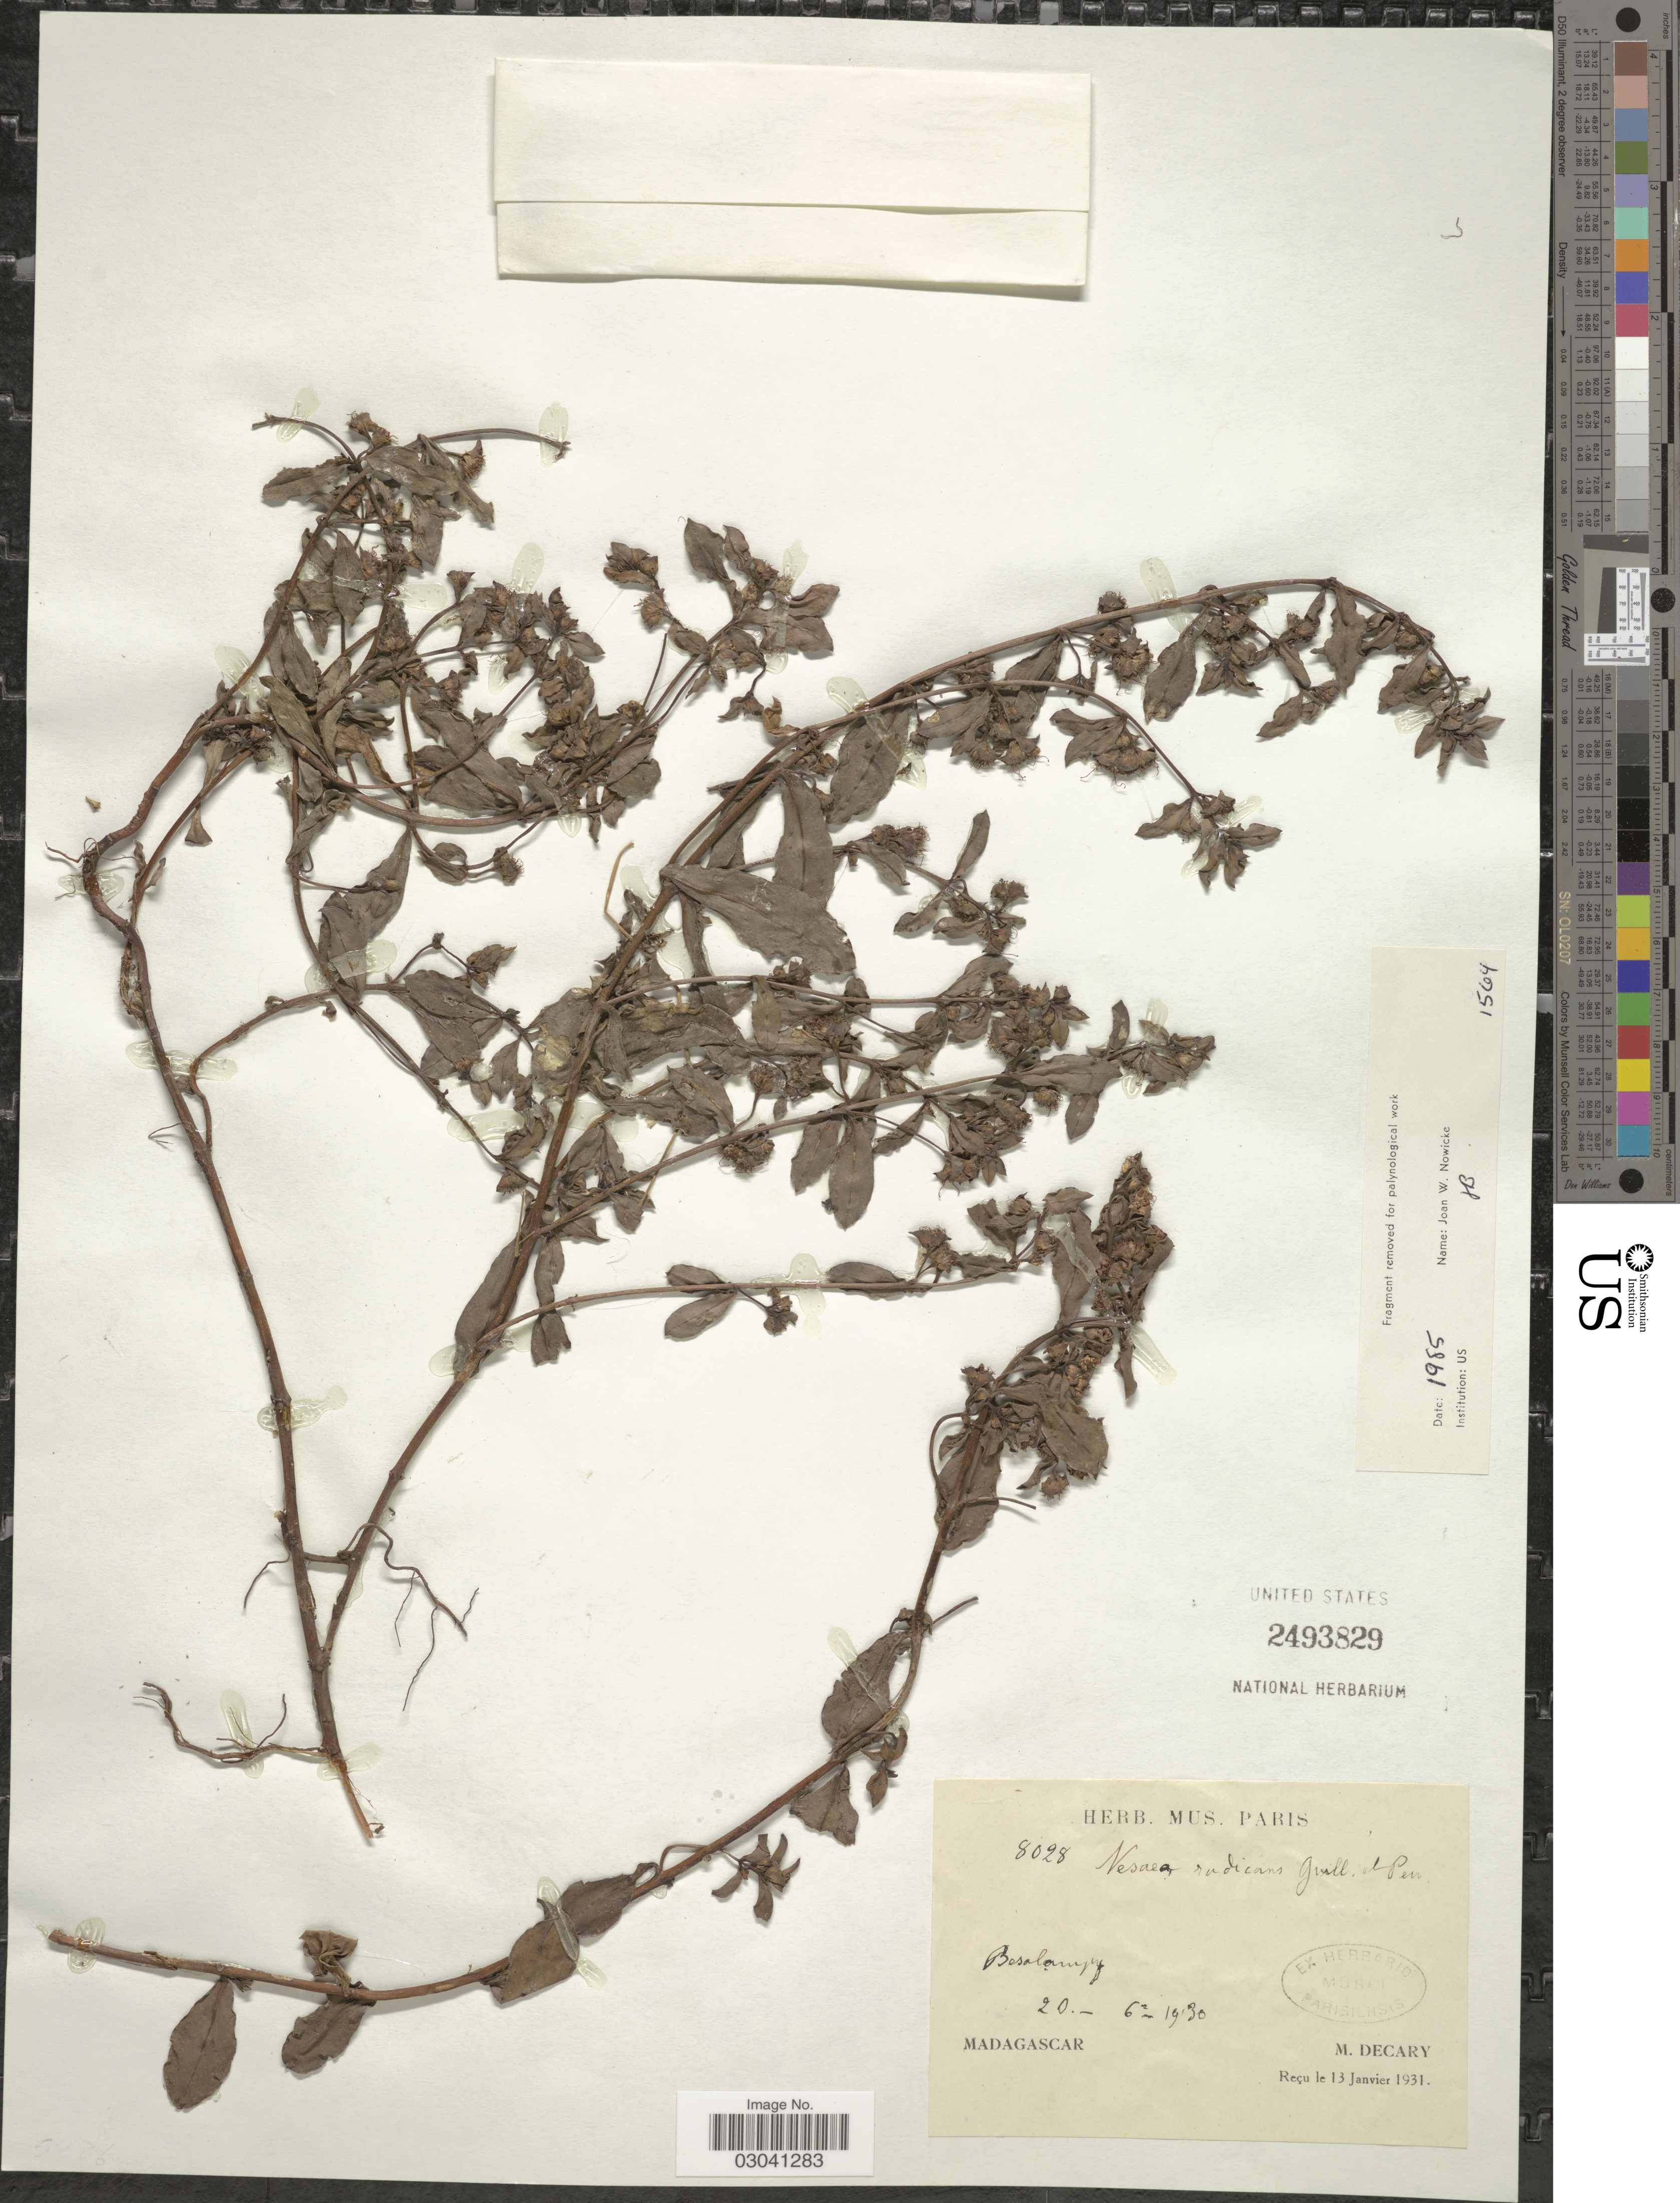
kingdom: Plantae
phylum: Tracheophyta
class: Magnoliopsida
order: Myrtales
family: Lythraceae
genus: Ammannia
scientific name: Ammannia radicans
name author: (Guill. & Perr.) S.A. Graham & Gandhi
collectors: R. Decary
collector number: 8028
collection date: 1930-06-20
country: Madagascar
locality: Besalampy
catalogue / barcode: US 2493829